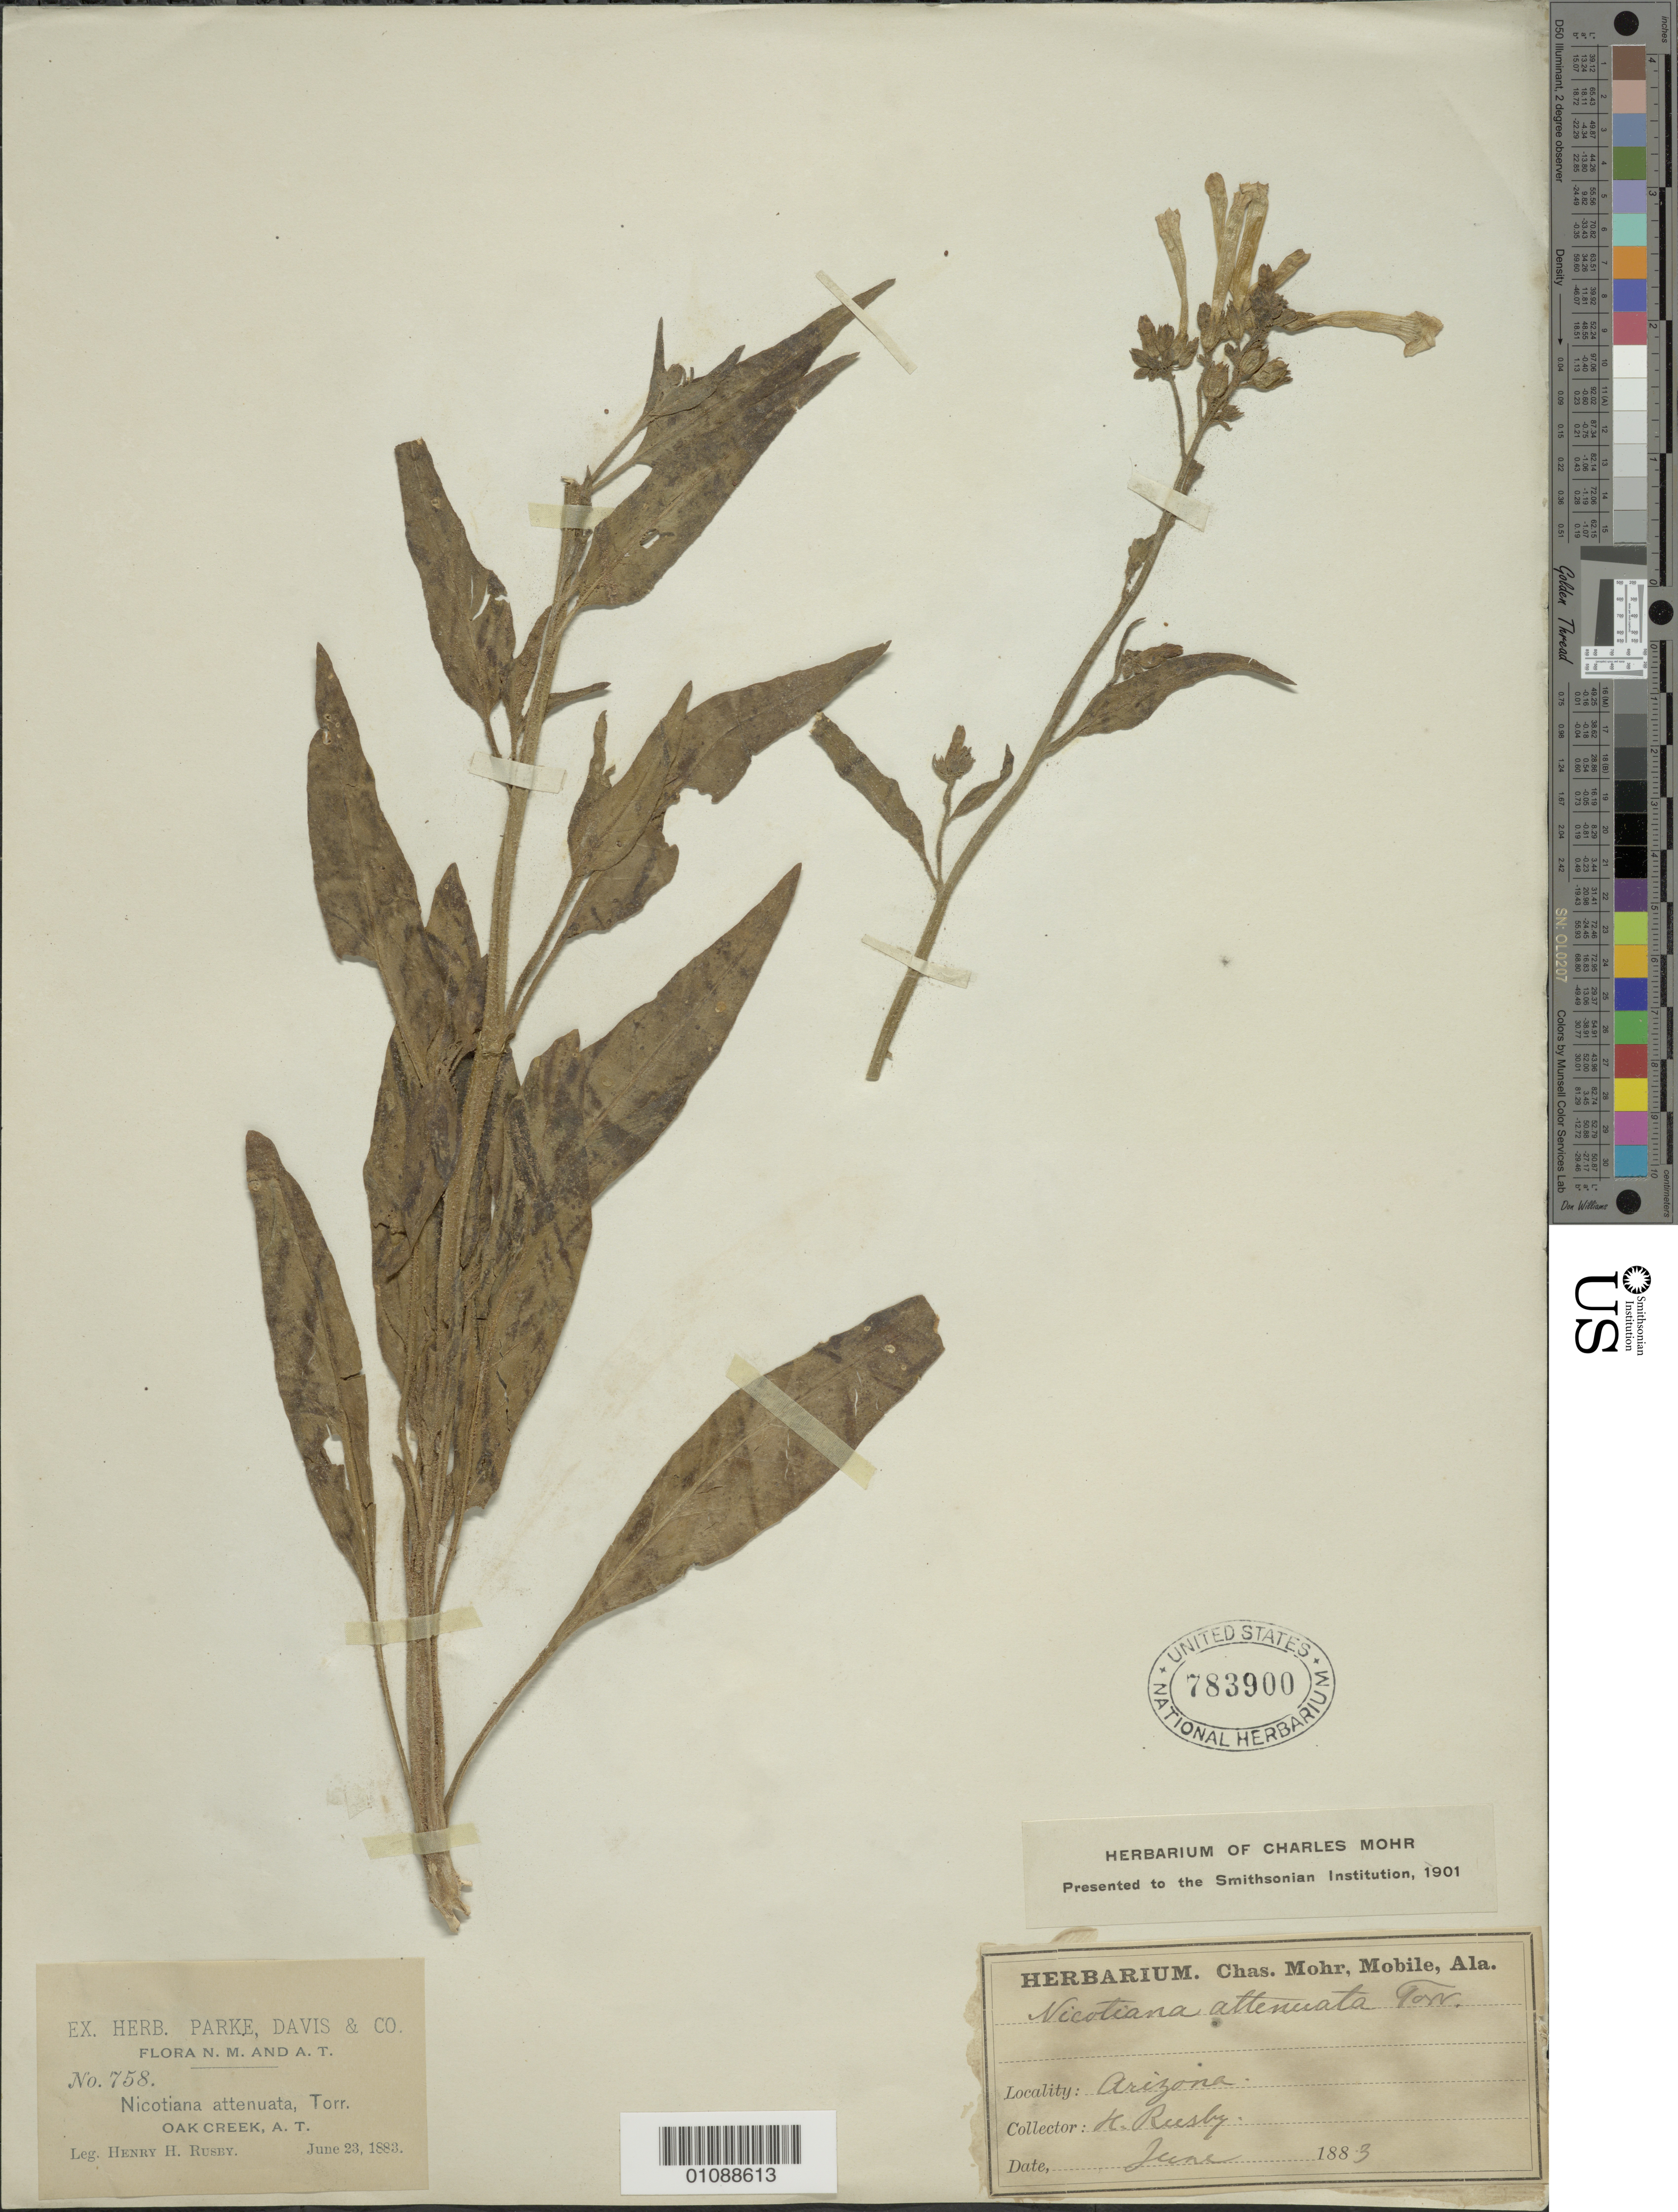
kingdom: Plantae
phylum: Tracheophyta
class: Magnoliopsida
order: Solanales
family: Solanaceae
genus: Nicotiana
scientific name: Nicotiana attenuata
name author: Torr. ex S. Watson in C. King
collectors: H. H. Rusby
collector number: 758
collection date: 1883-06-23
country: United States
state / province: Arizona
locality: Oak Creek, A.T.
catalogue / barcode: US 783900